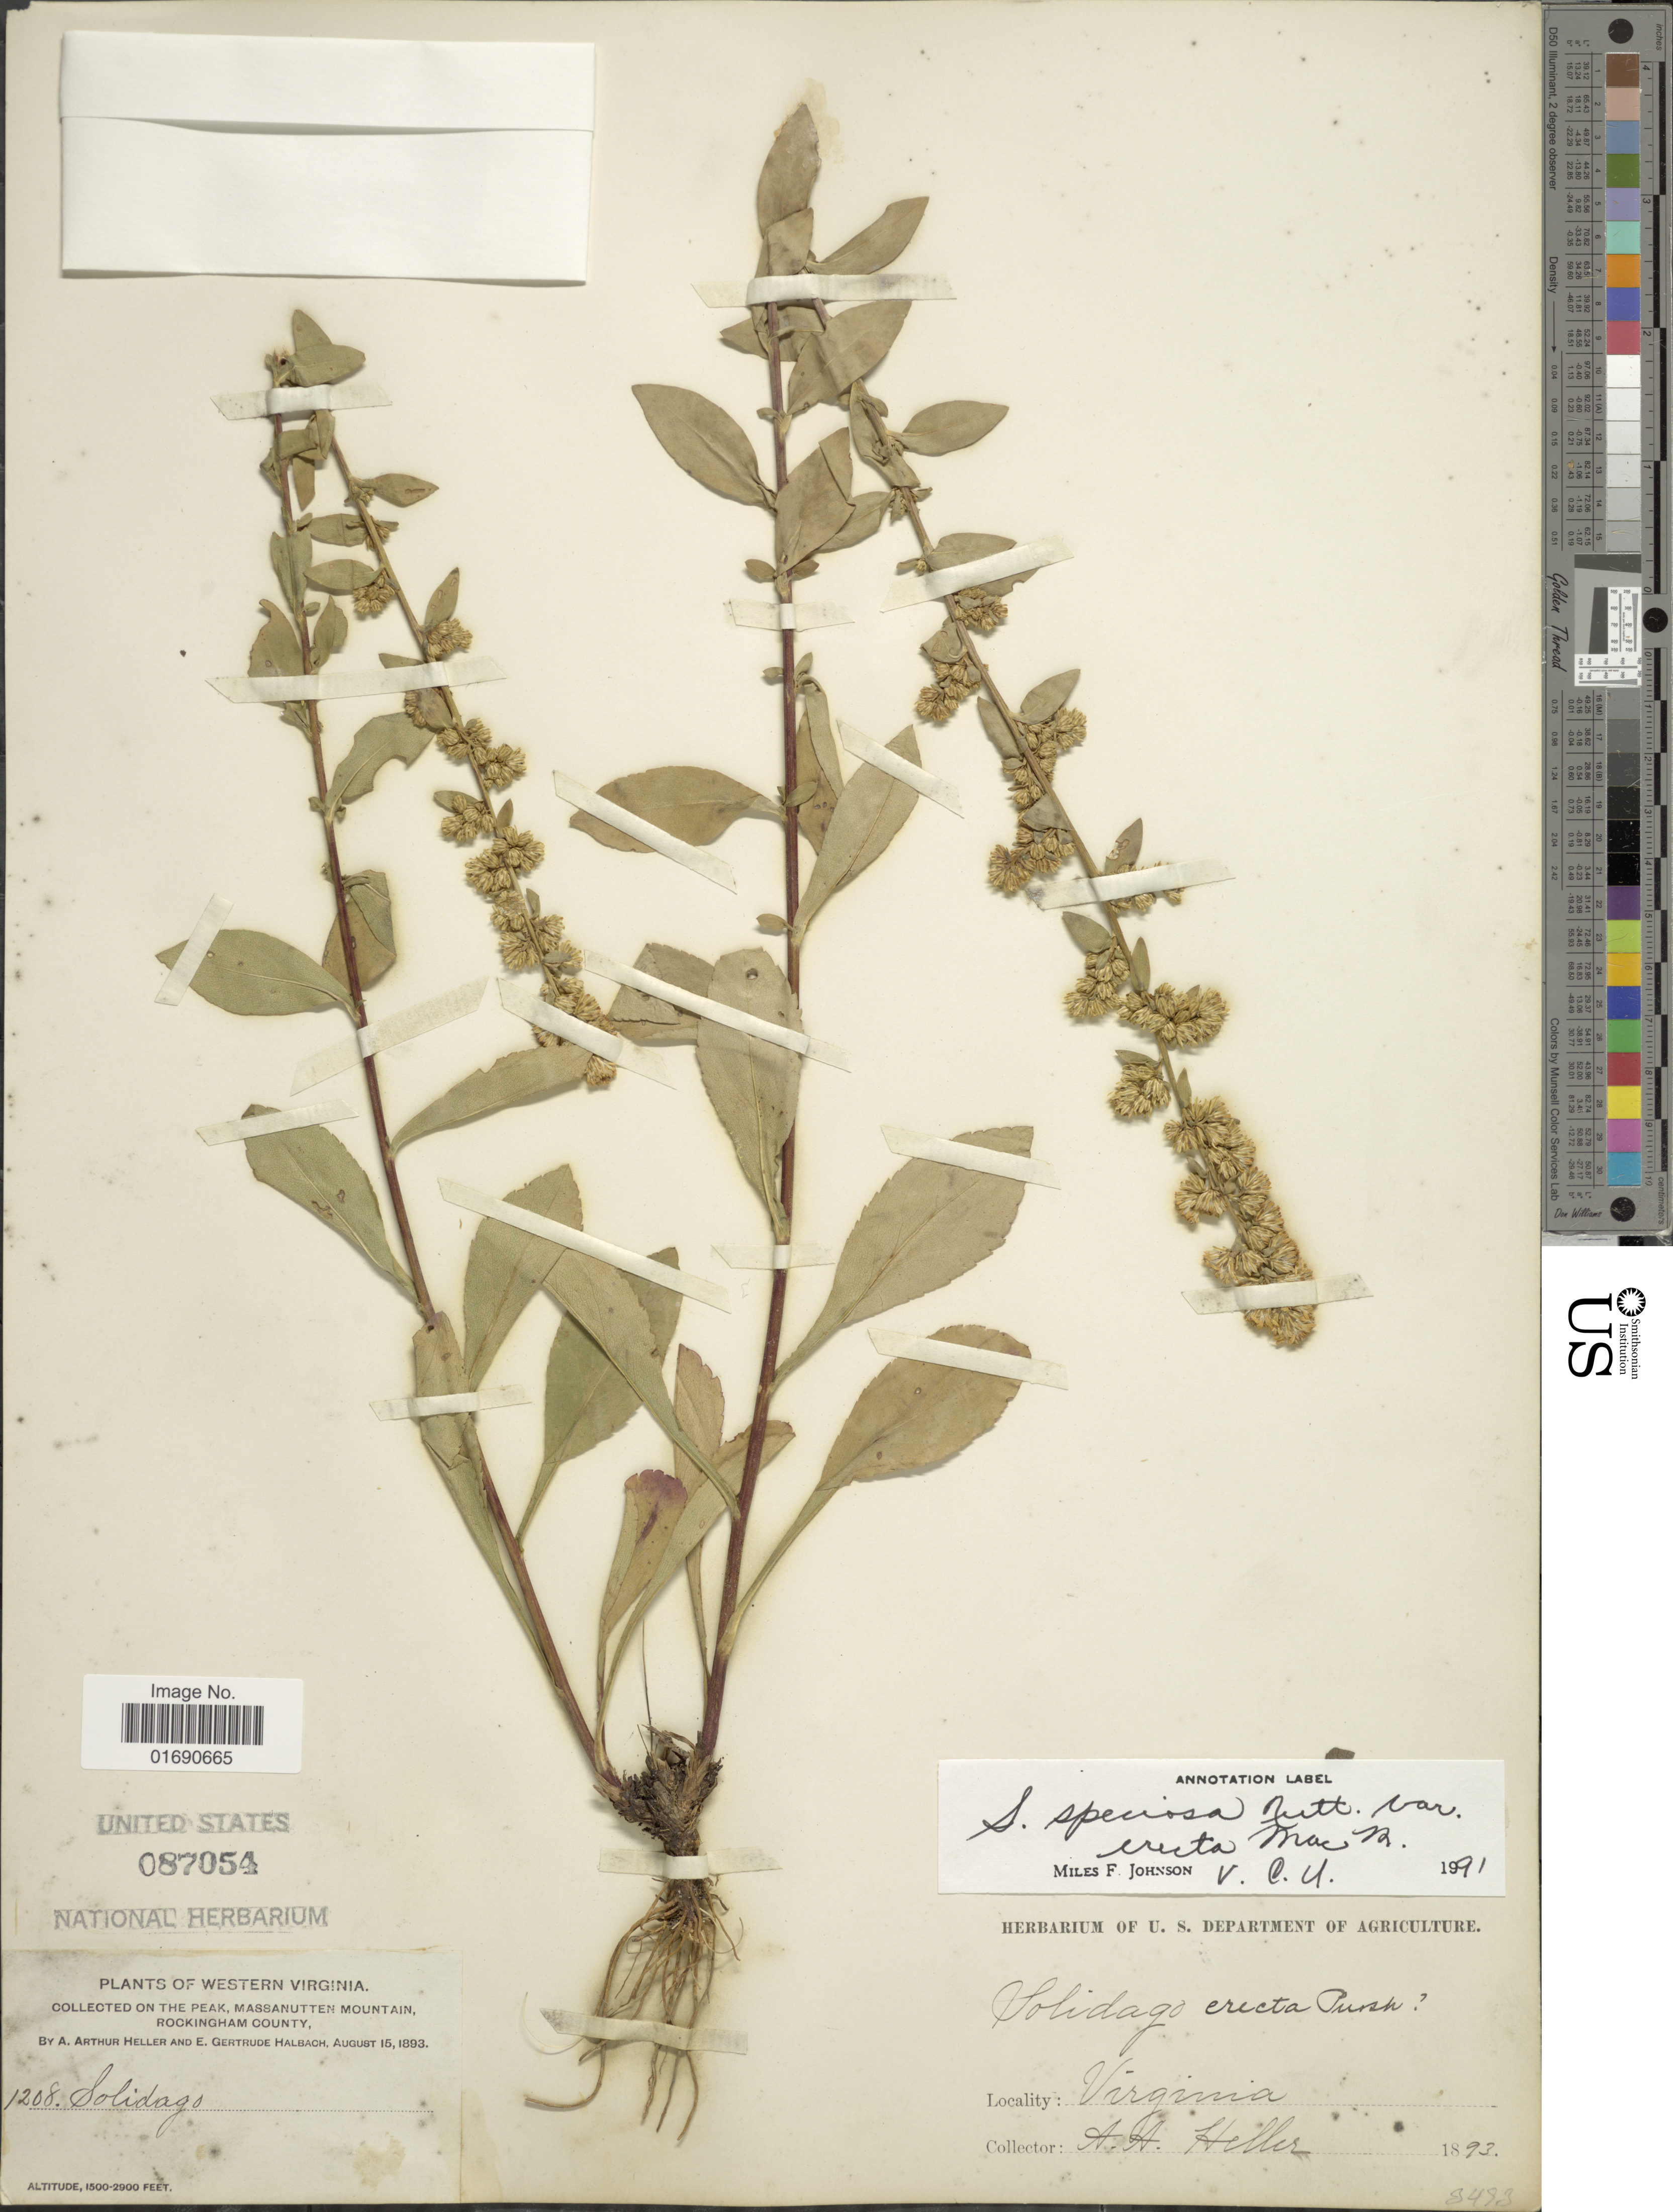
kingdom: Plantae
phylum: Tracheophyta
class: Magnoliopsida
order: Asterales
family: Asteraceae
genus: Solidago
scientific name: Solidago speciosa var. erecta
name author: (Pursh) MacMill.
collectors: A. A. Heller & E. G. Halbach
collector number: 1208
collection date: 1893-08-15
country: United States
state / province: Virginia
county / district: Rockingham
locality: Western Virginia, on the Peak, Massanutten Mountain, Rockingham County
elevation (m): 457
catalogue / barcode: US 87054